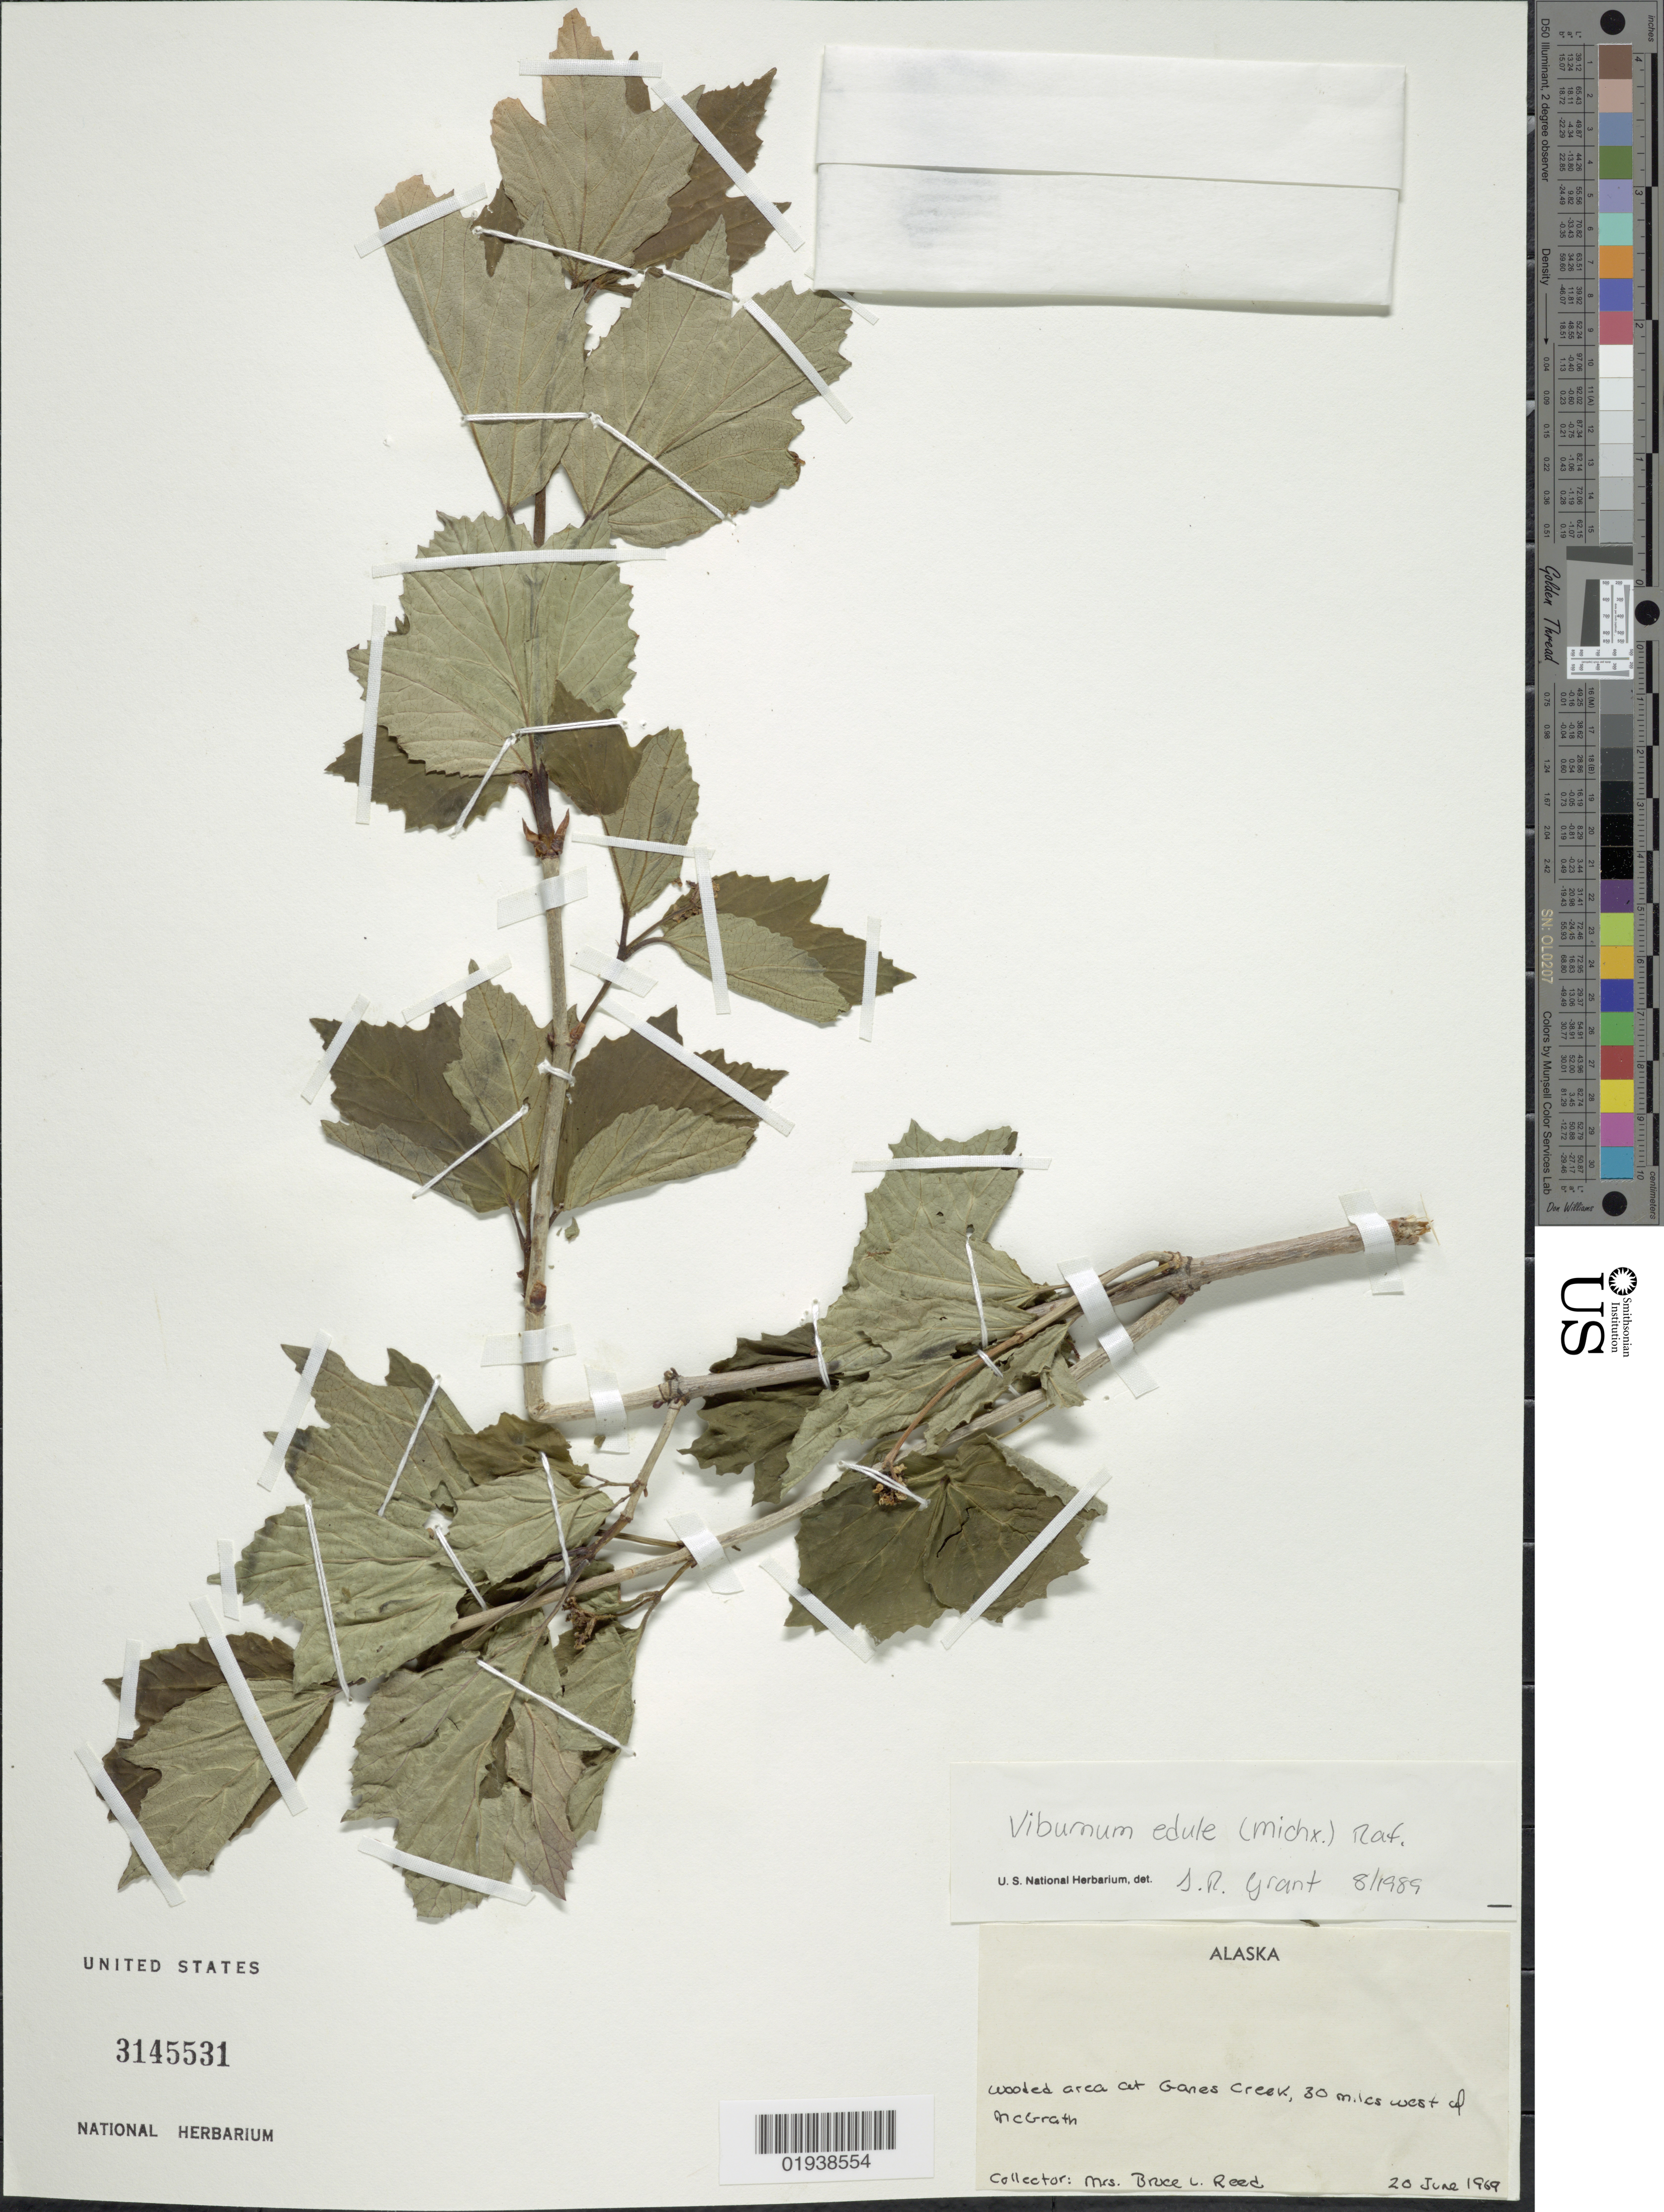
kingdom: Plantae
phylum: Tracheophyta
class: Magnoliopsida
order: Dipsacales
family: Viburnaceae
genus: Viburnum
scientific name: Viburnum edule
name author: (Michx.) Raf.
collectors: B. Reed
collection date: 1969-06-20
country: United States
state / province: Alaska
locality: Wooded area at Ganes Creek, 30 miles west of McGrath.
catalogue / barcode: US 3145531